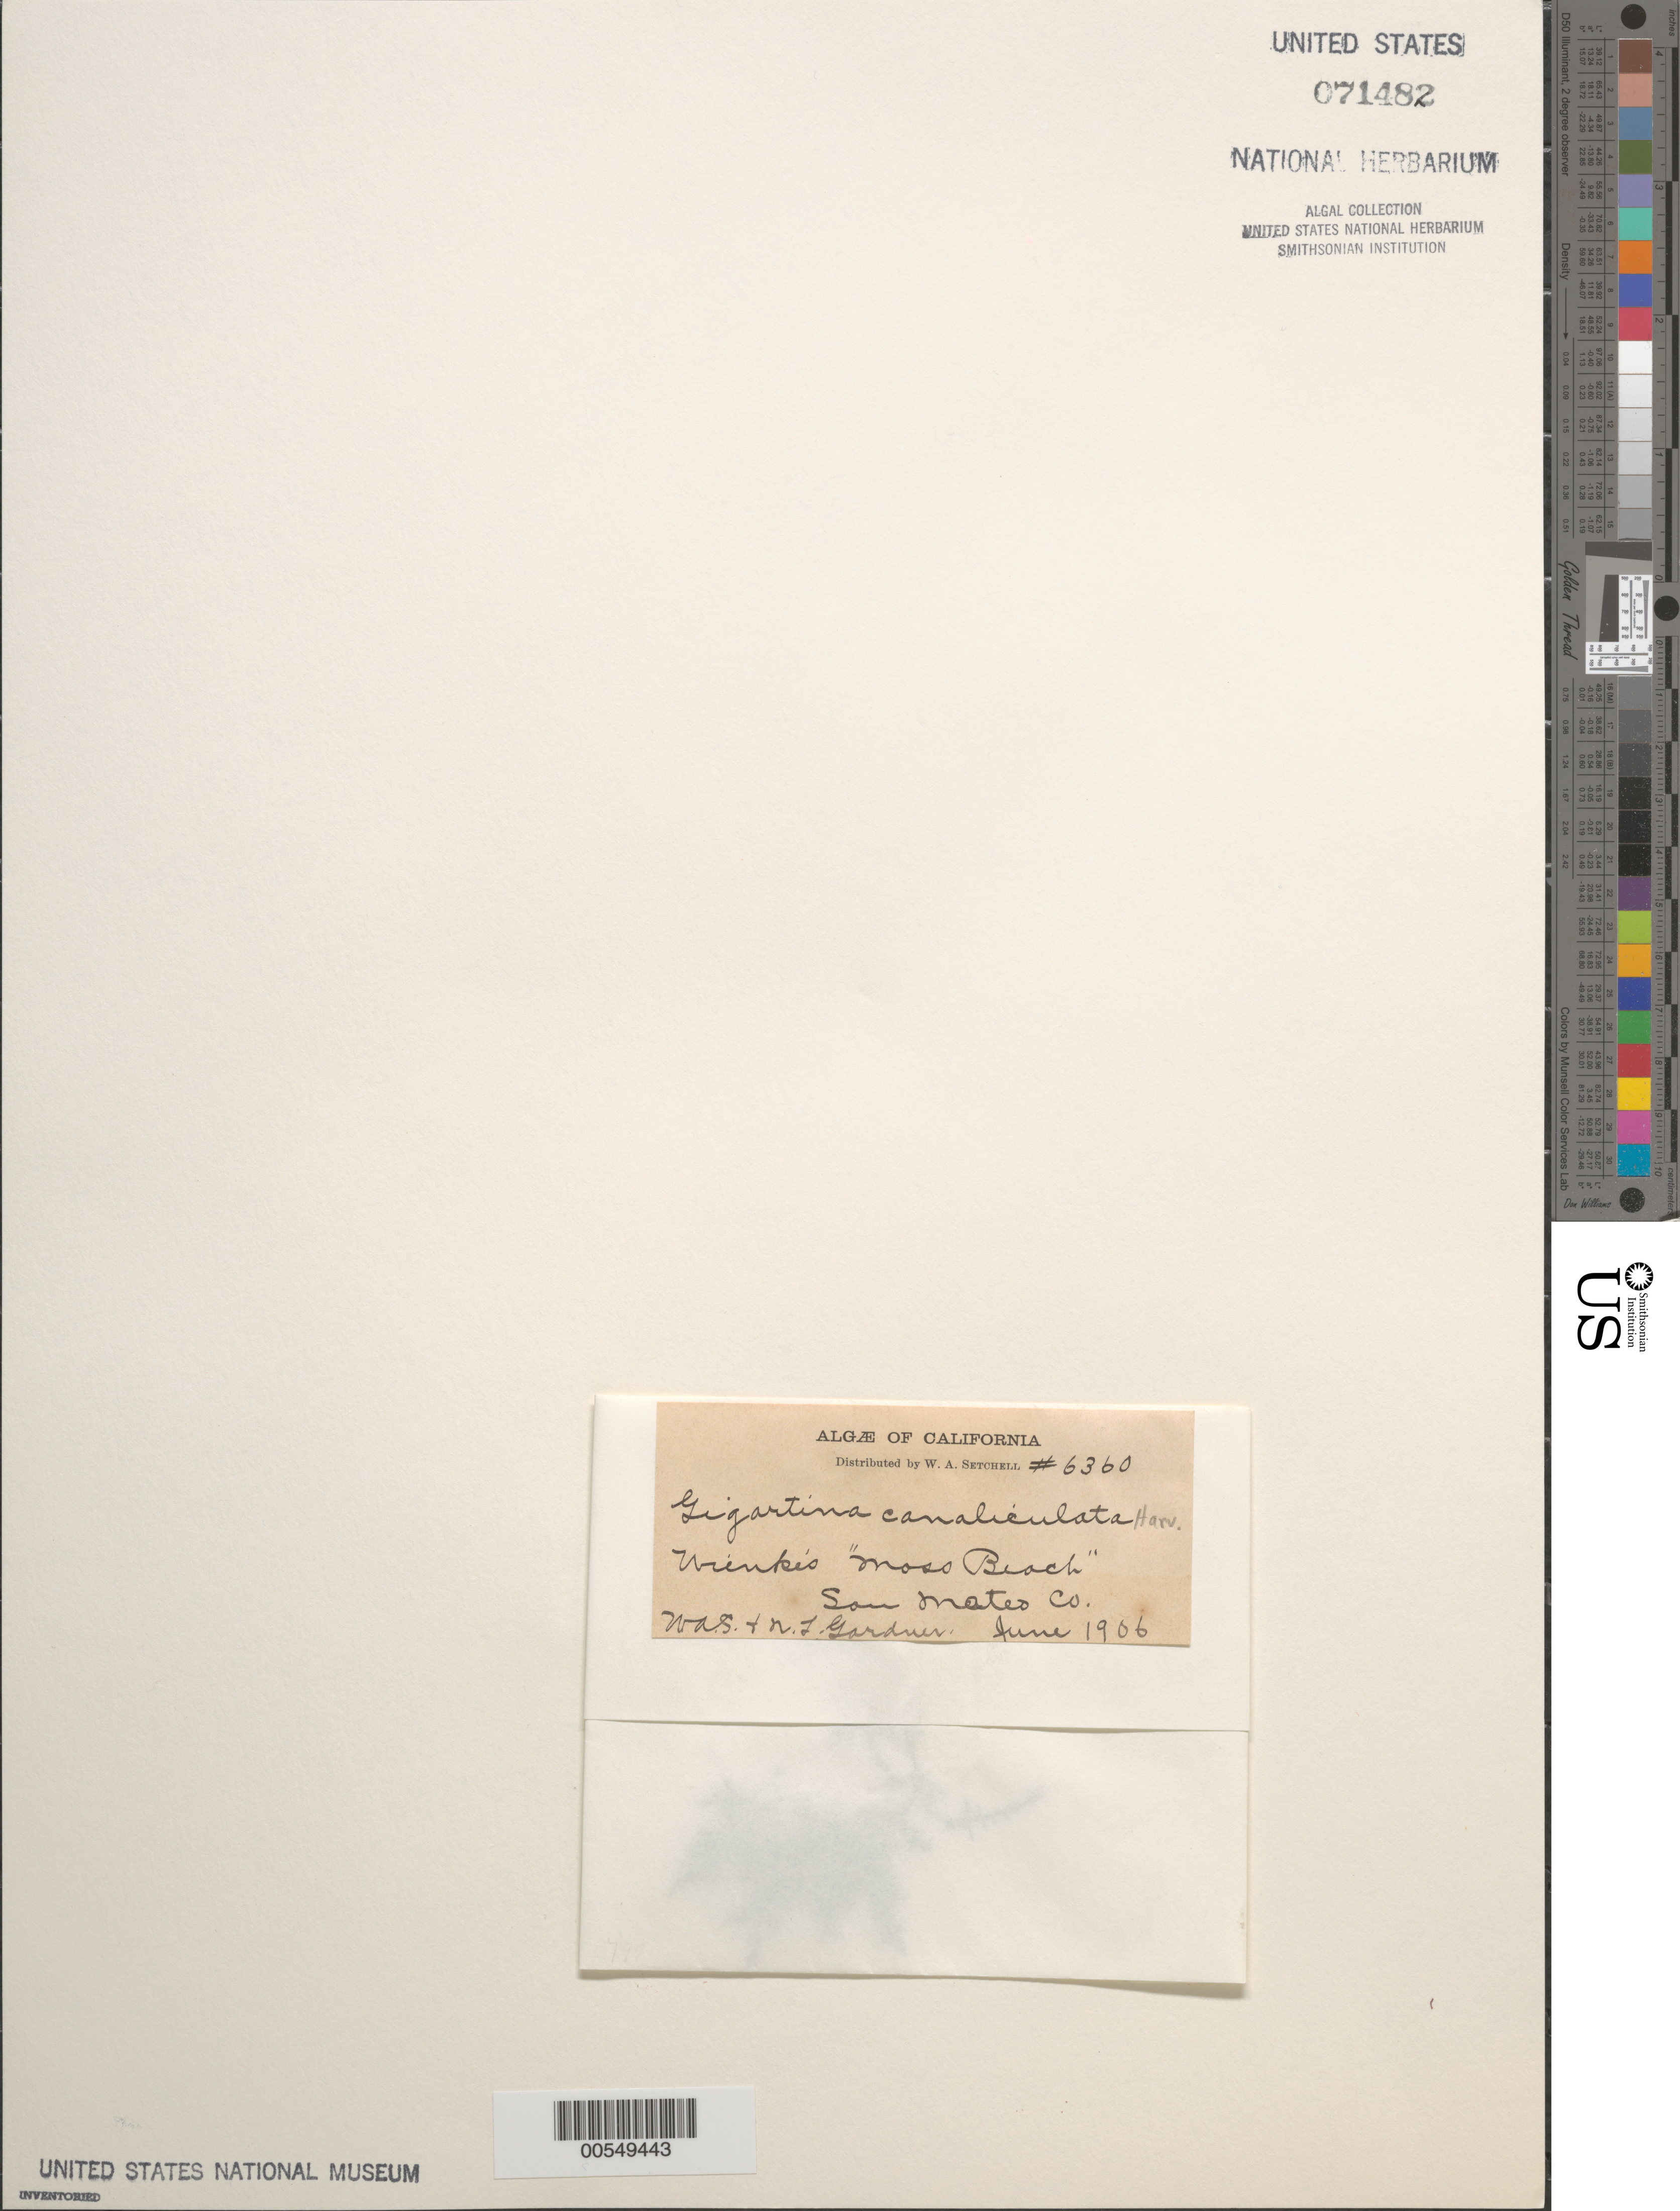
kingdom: Plantae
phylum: Rhodophyta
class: Florideophyceae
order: Gigartinales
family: Gigartinaceae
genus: Chondracanthus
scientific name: Chondracanthus canaliculatus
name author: (Harv.) Guiry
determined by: Algae name updating Project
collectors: W. Setchell & N. Gardner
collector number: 6320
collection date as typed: Jun 1906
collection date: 1906-06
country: United States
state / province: California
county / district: San Mateo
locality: Wienke's Moss Beach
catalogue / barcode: US 71482